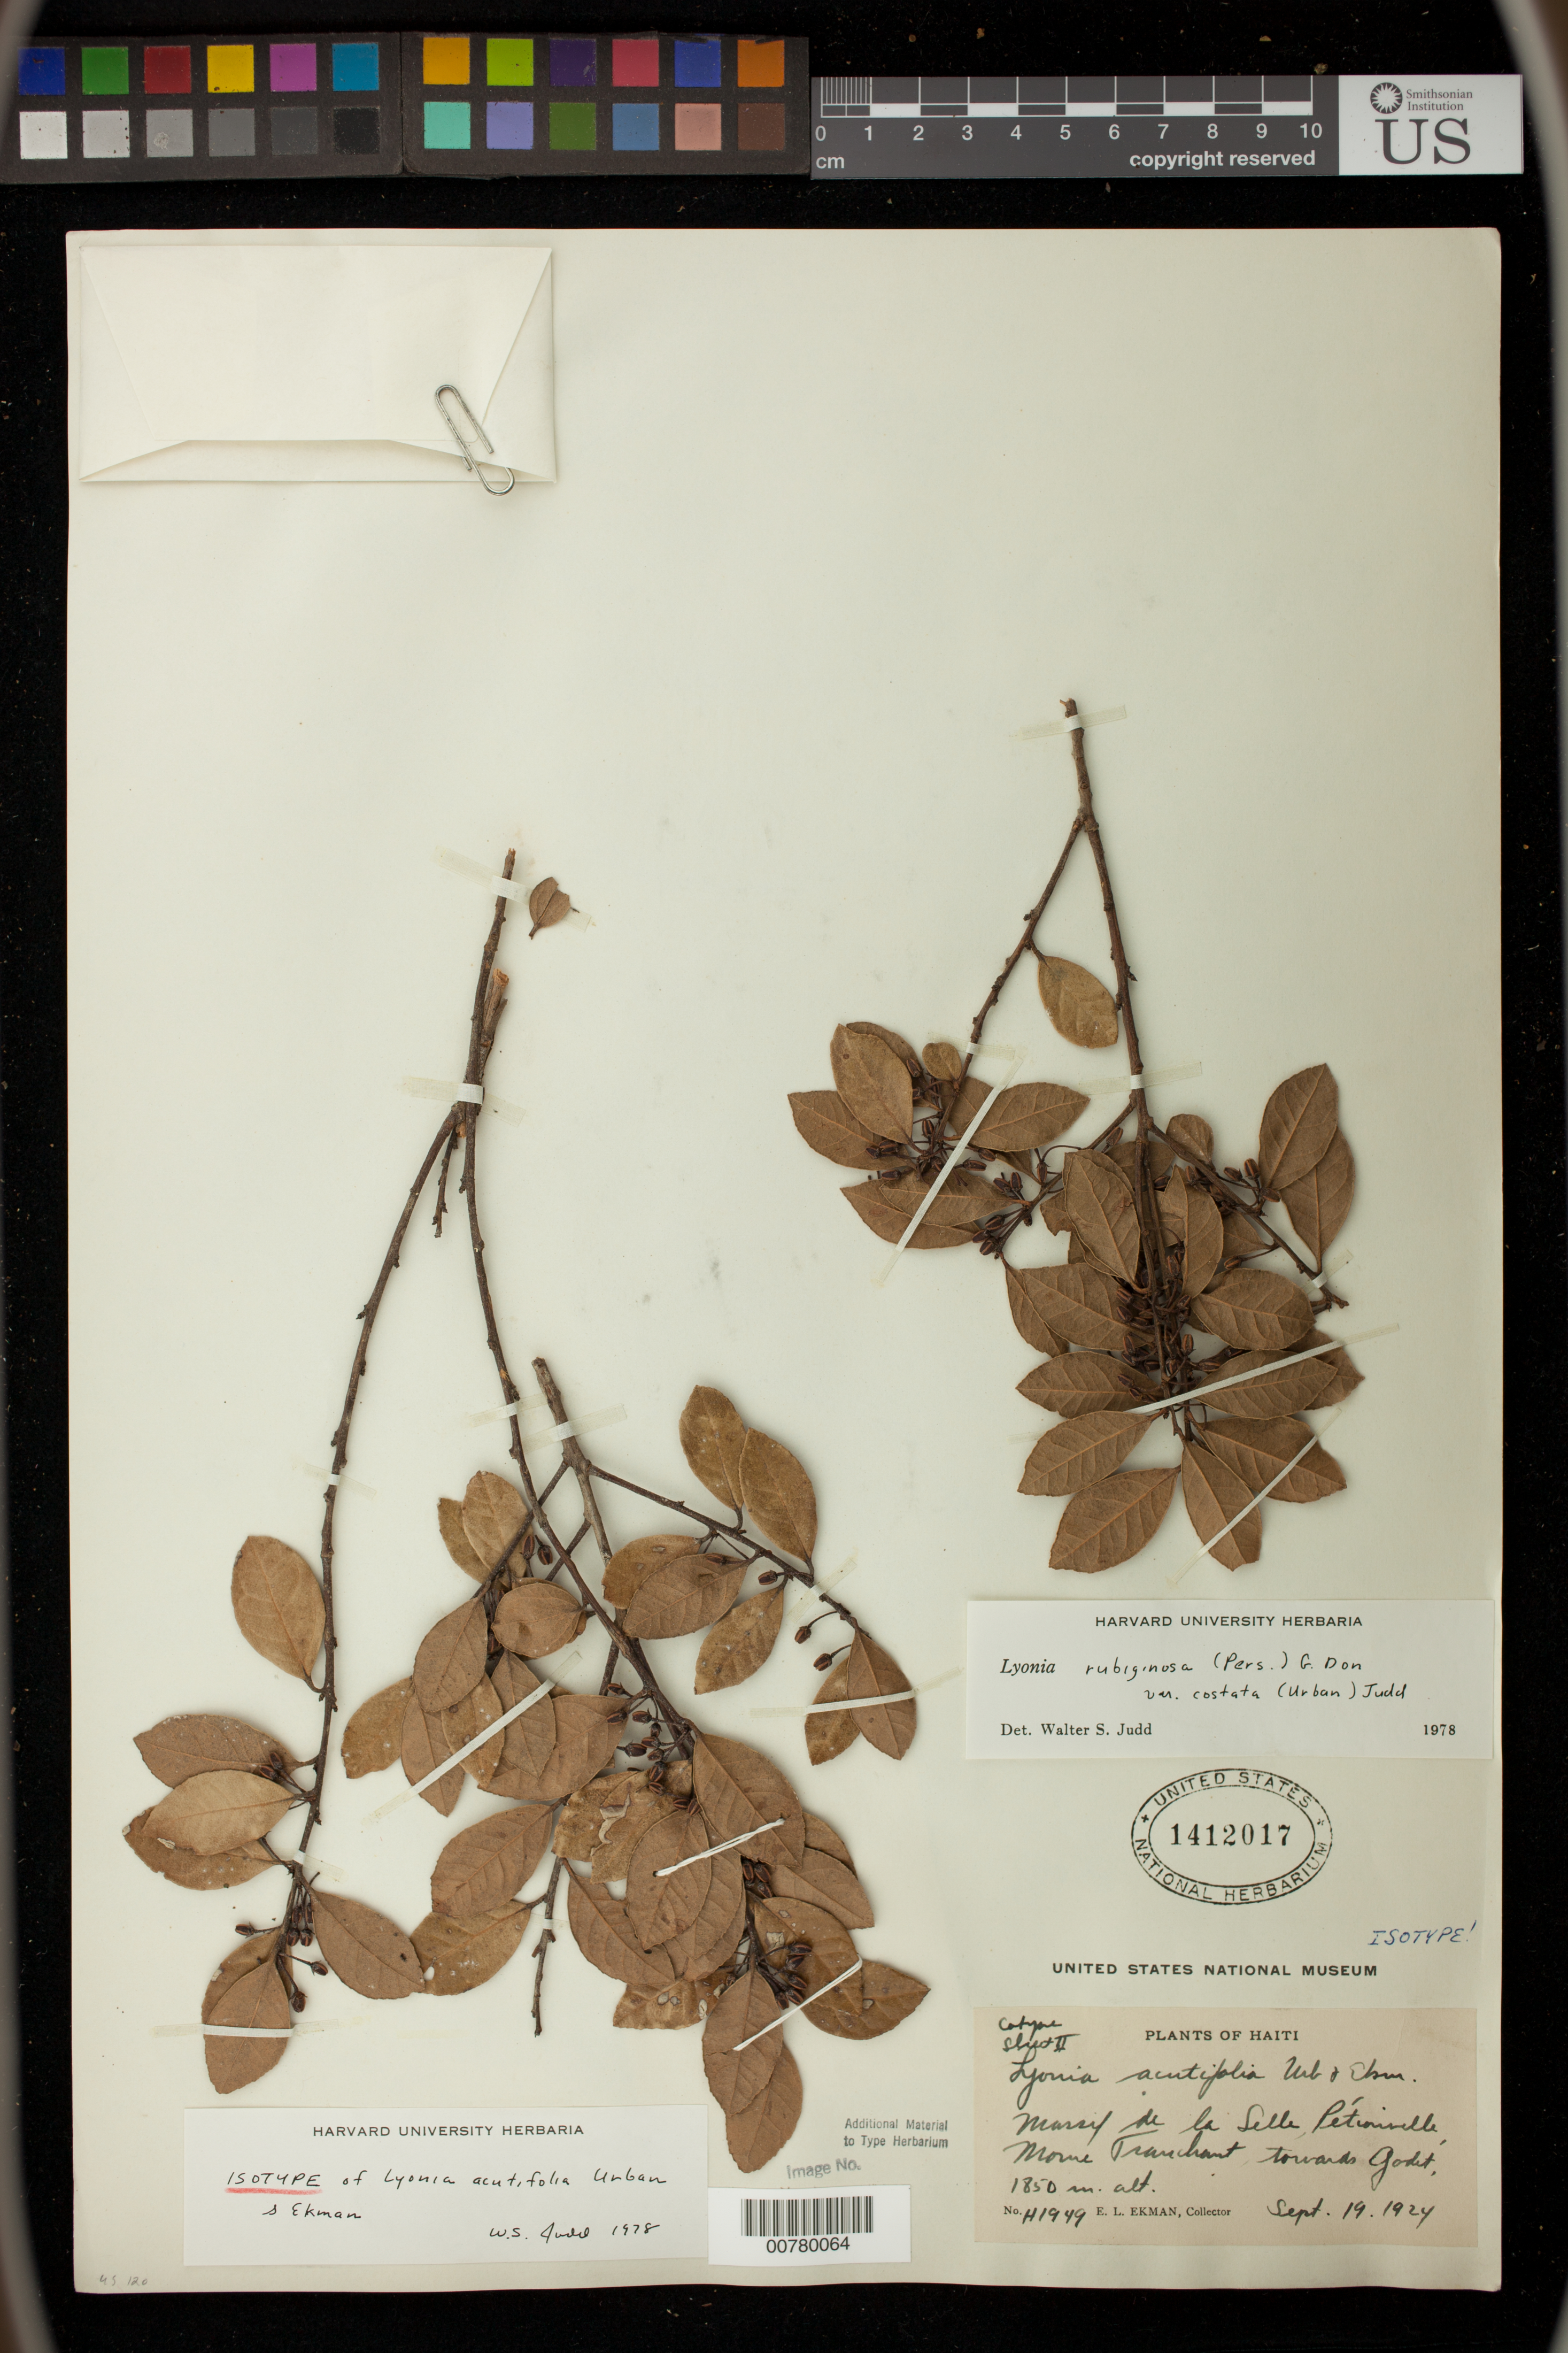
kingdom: Plantae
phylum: Tracheophyta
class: Magnoliopsida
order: Ericales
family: Ericaceae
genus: Lyonia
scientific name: Lyonia acutifolia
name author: Urb. & Ekman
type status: Isotype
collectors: E. L. Ekman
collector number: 1949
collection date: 1924-09-19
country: Haiti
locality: Morne de La Selle, Petionville, Morne Tranchant towards Godet.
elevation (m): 1850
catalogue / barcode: US 1412017